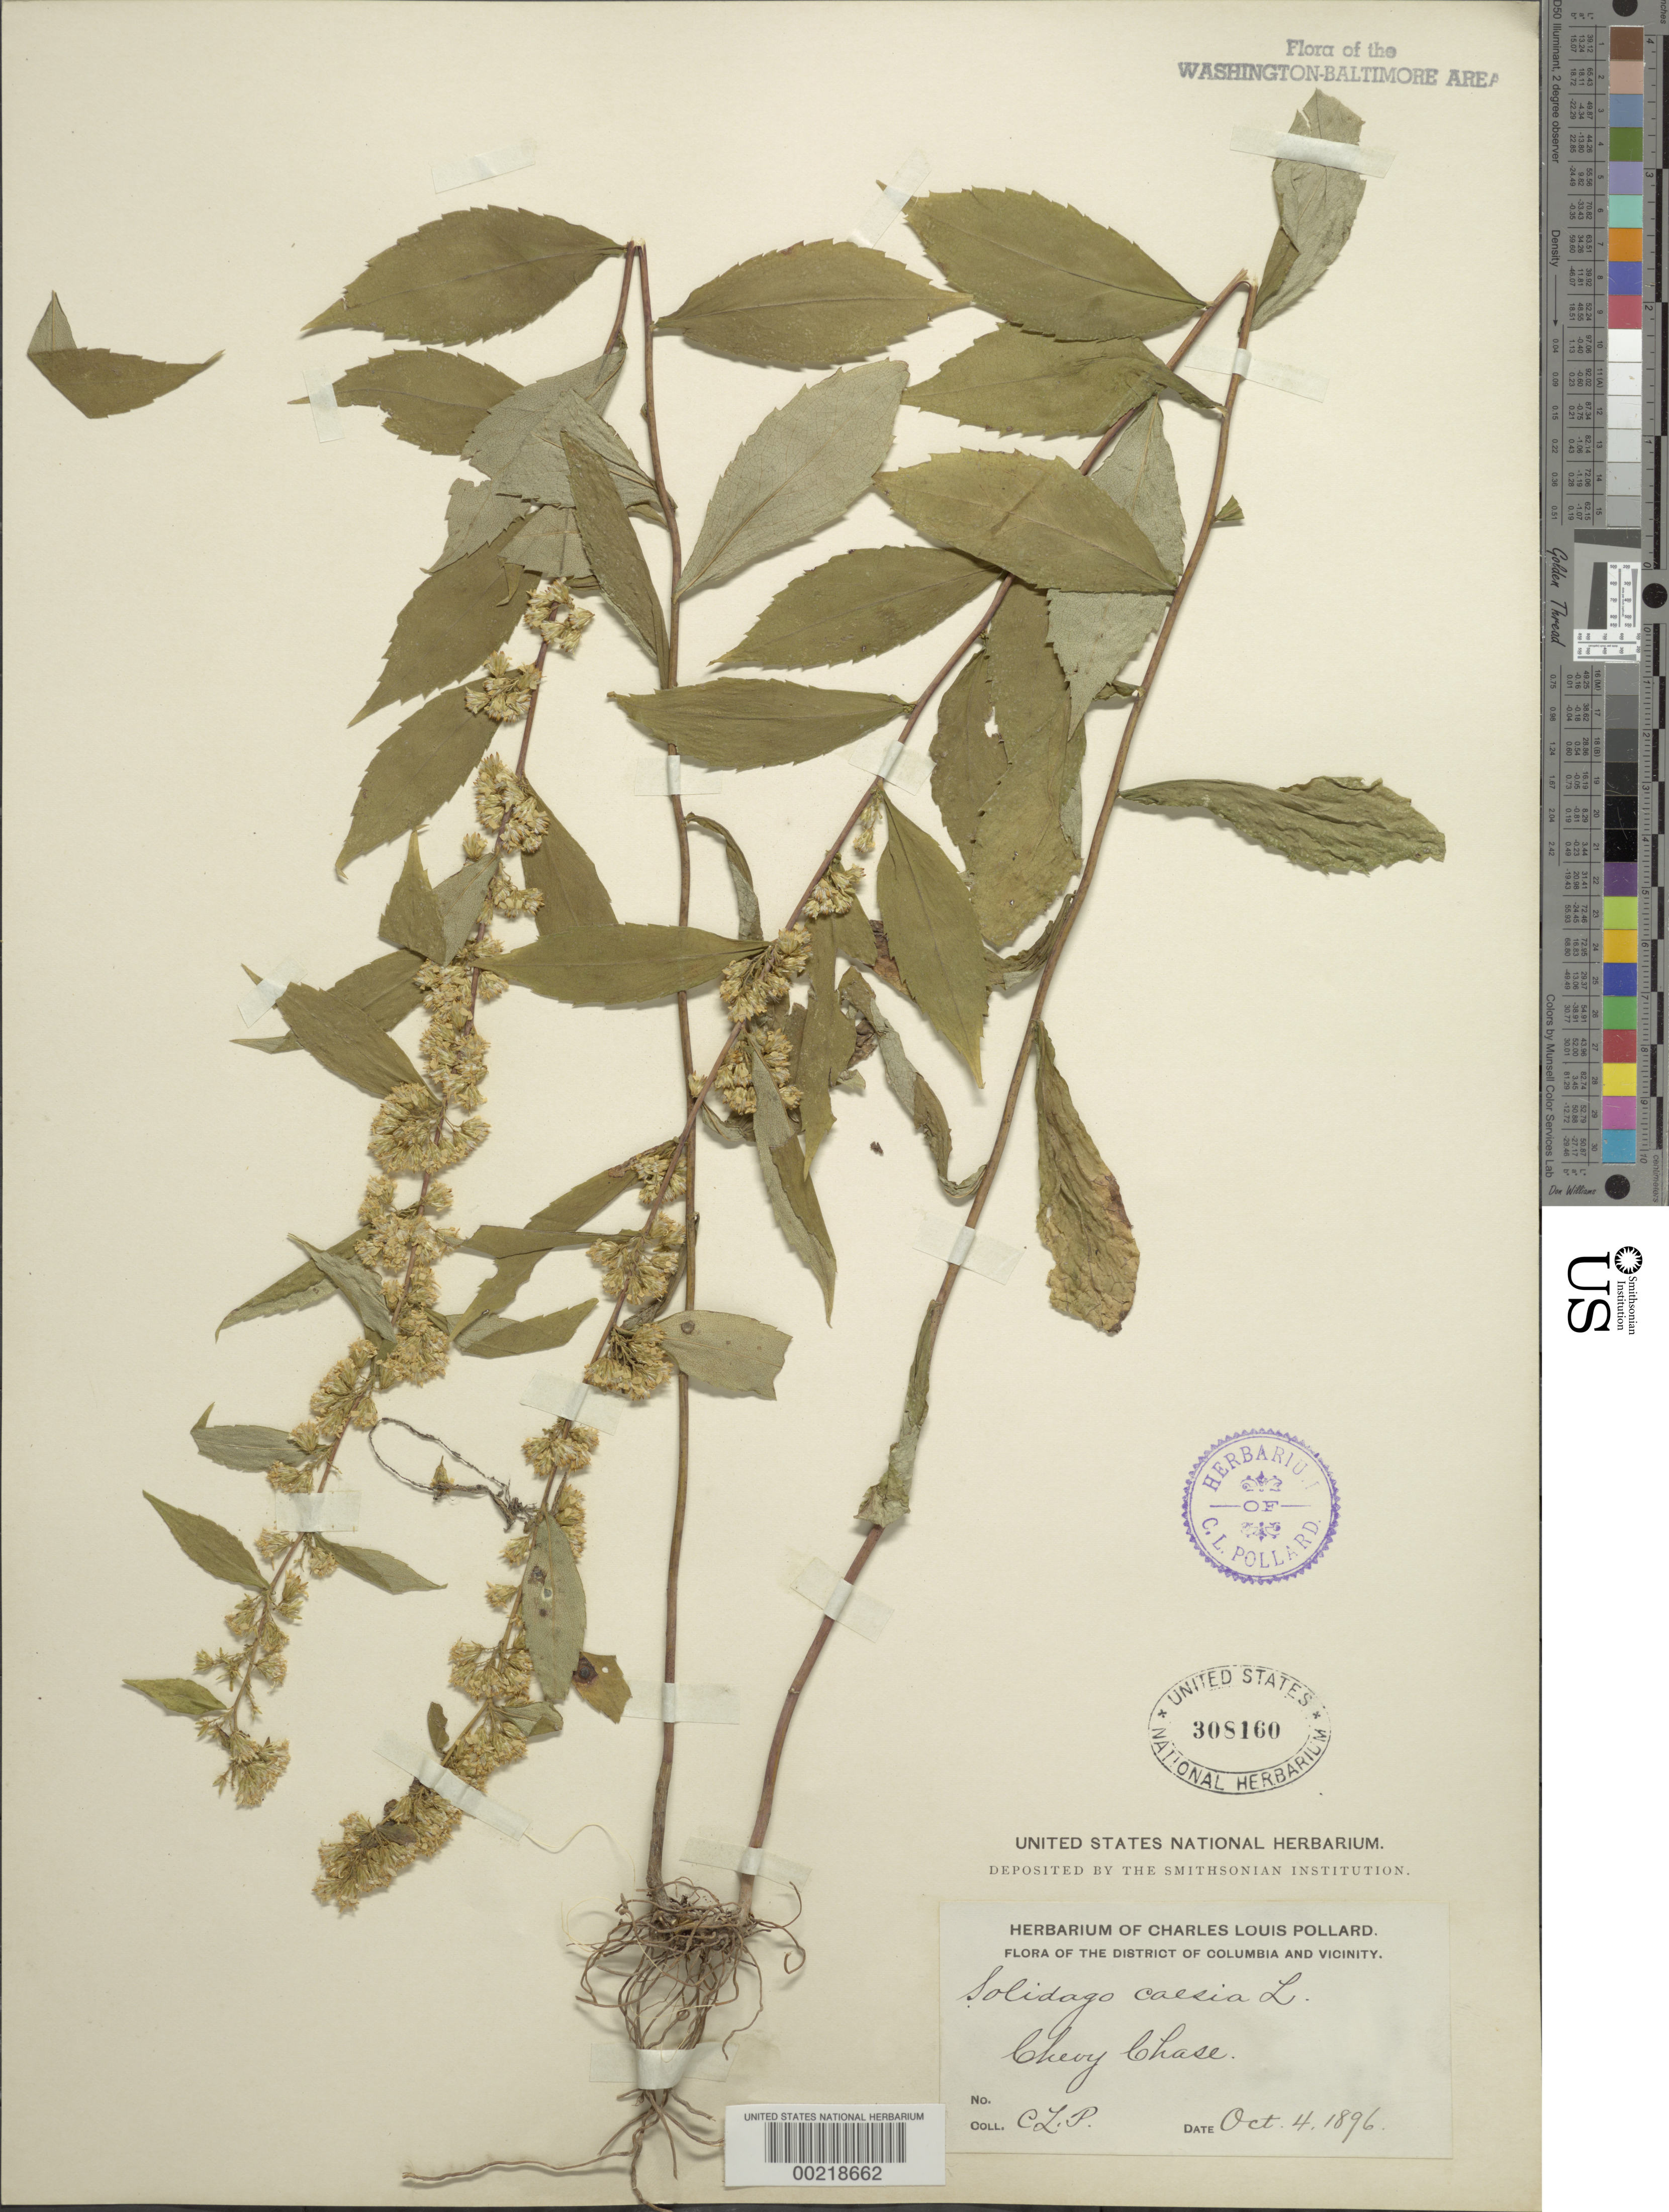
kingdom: Plantae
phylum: Tracheophyta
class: Magnoliopsida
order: Asterales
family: Asteraceae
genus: Solidago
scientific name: Solidago caesia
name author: L.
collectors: C. L. Pollard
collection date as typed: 04 Oct 1896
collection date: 1896-10-04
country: United States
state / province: Maryland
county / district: Montgomery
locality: Chevy Chase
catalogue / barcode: US 308160